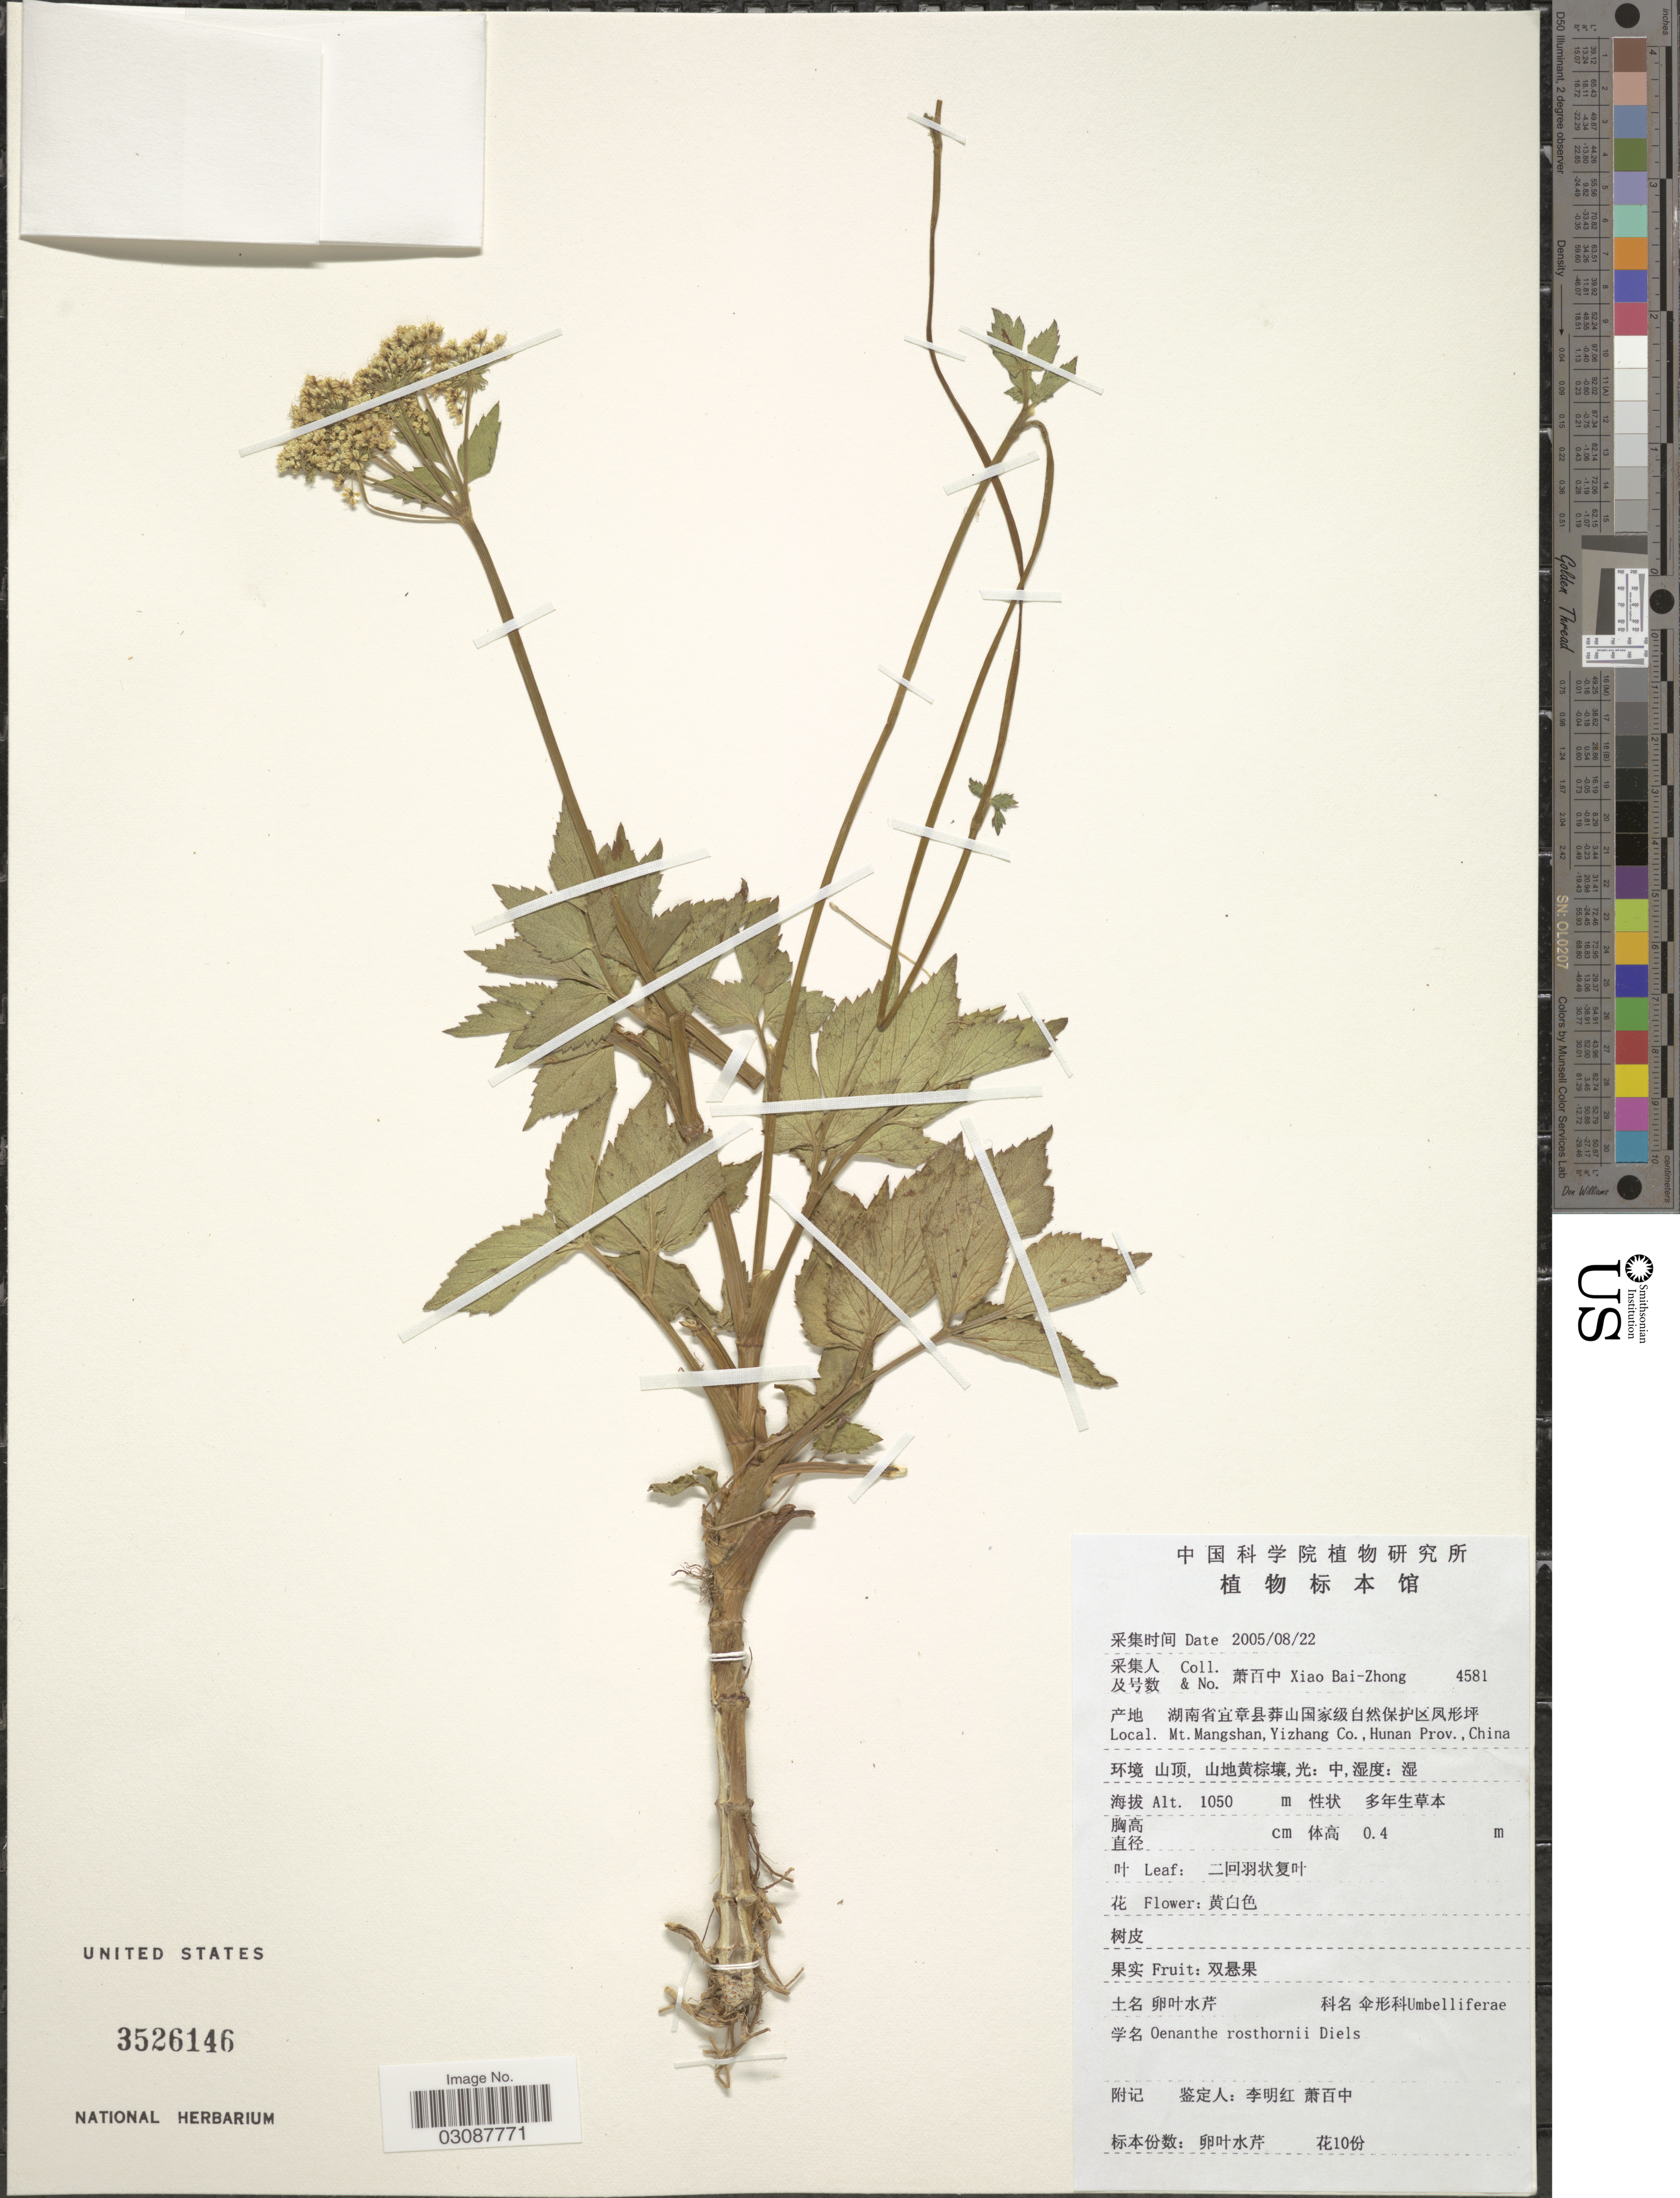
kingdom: Plantae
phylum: Tracheophyta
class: Magnoliopsida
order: Apiales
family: Apiaceae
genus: Oenanthe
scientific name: Oenanthe rosthornii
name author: Diels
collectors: B. Z. Xiao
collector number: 4581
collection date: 2005-08-22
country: China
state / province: Hunan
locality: Mt. Mangshan, Yizhang Co., Hunan Prov., China.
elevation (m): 1050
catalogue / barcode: US 3526146